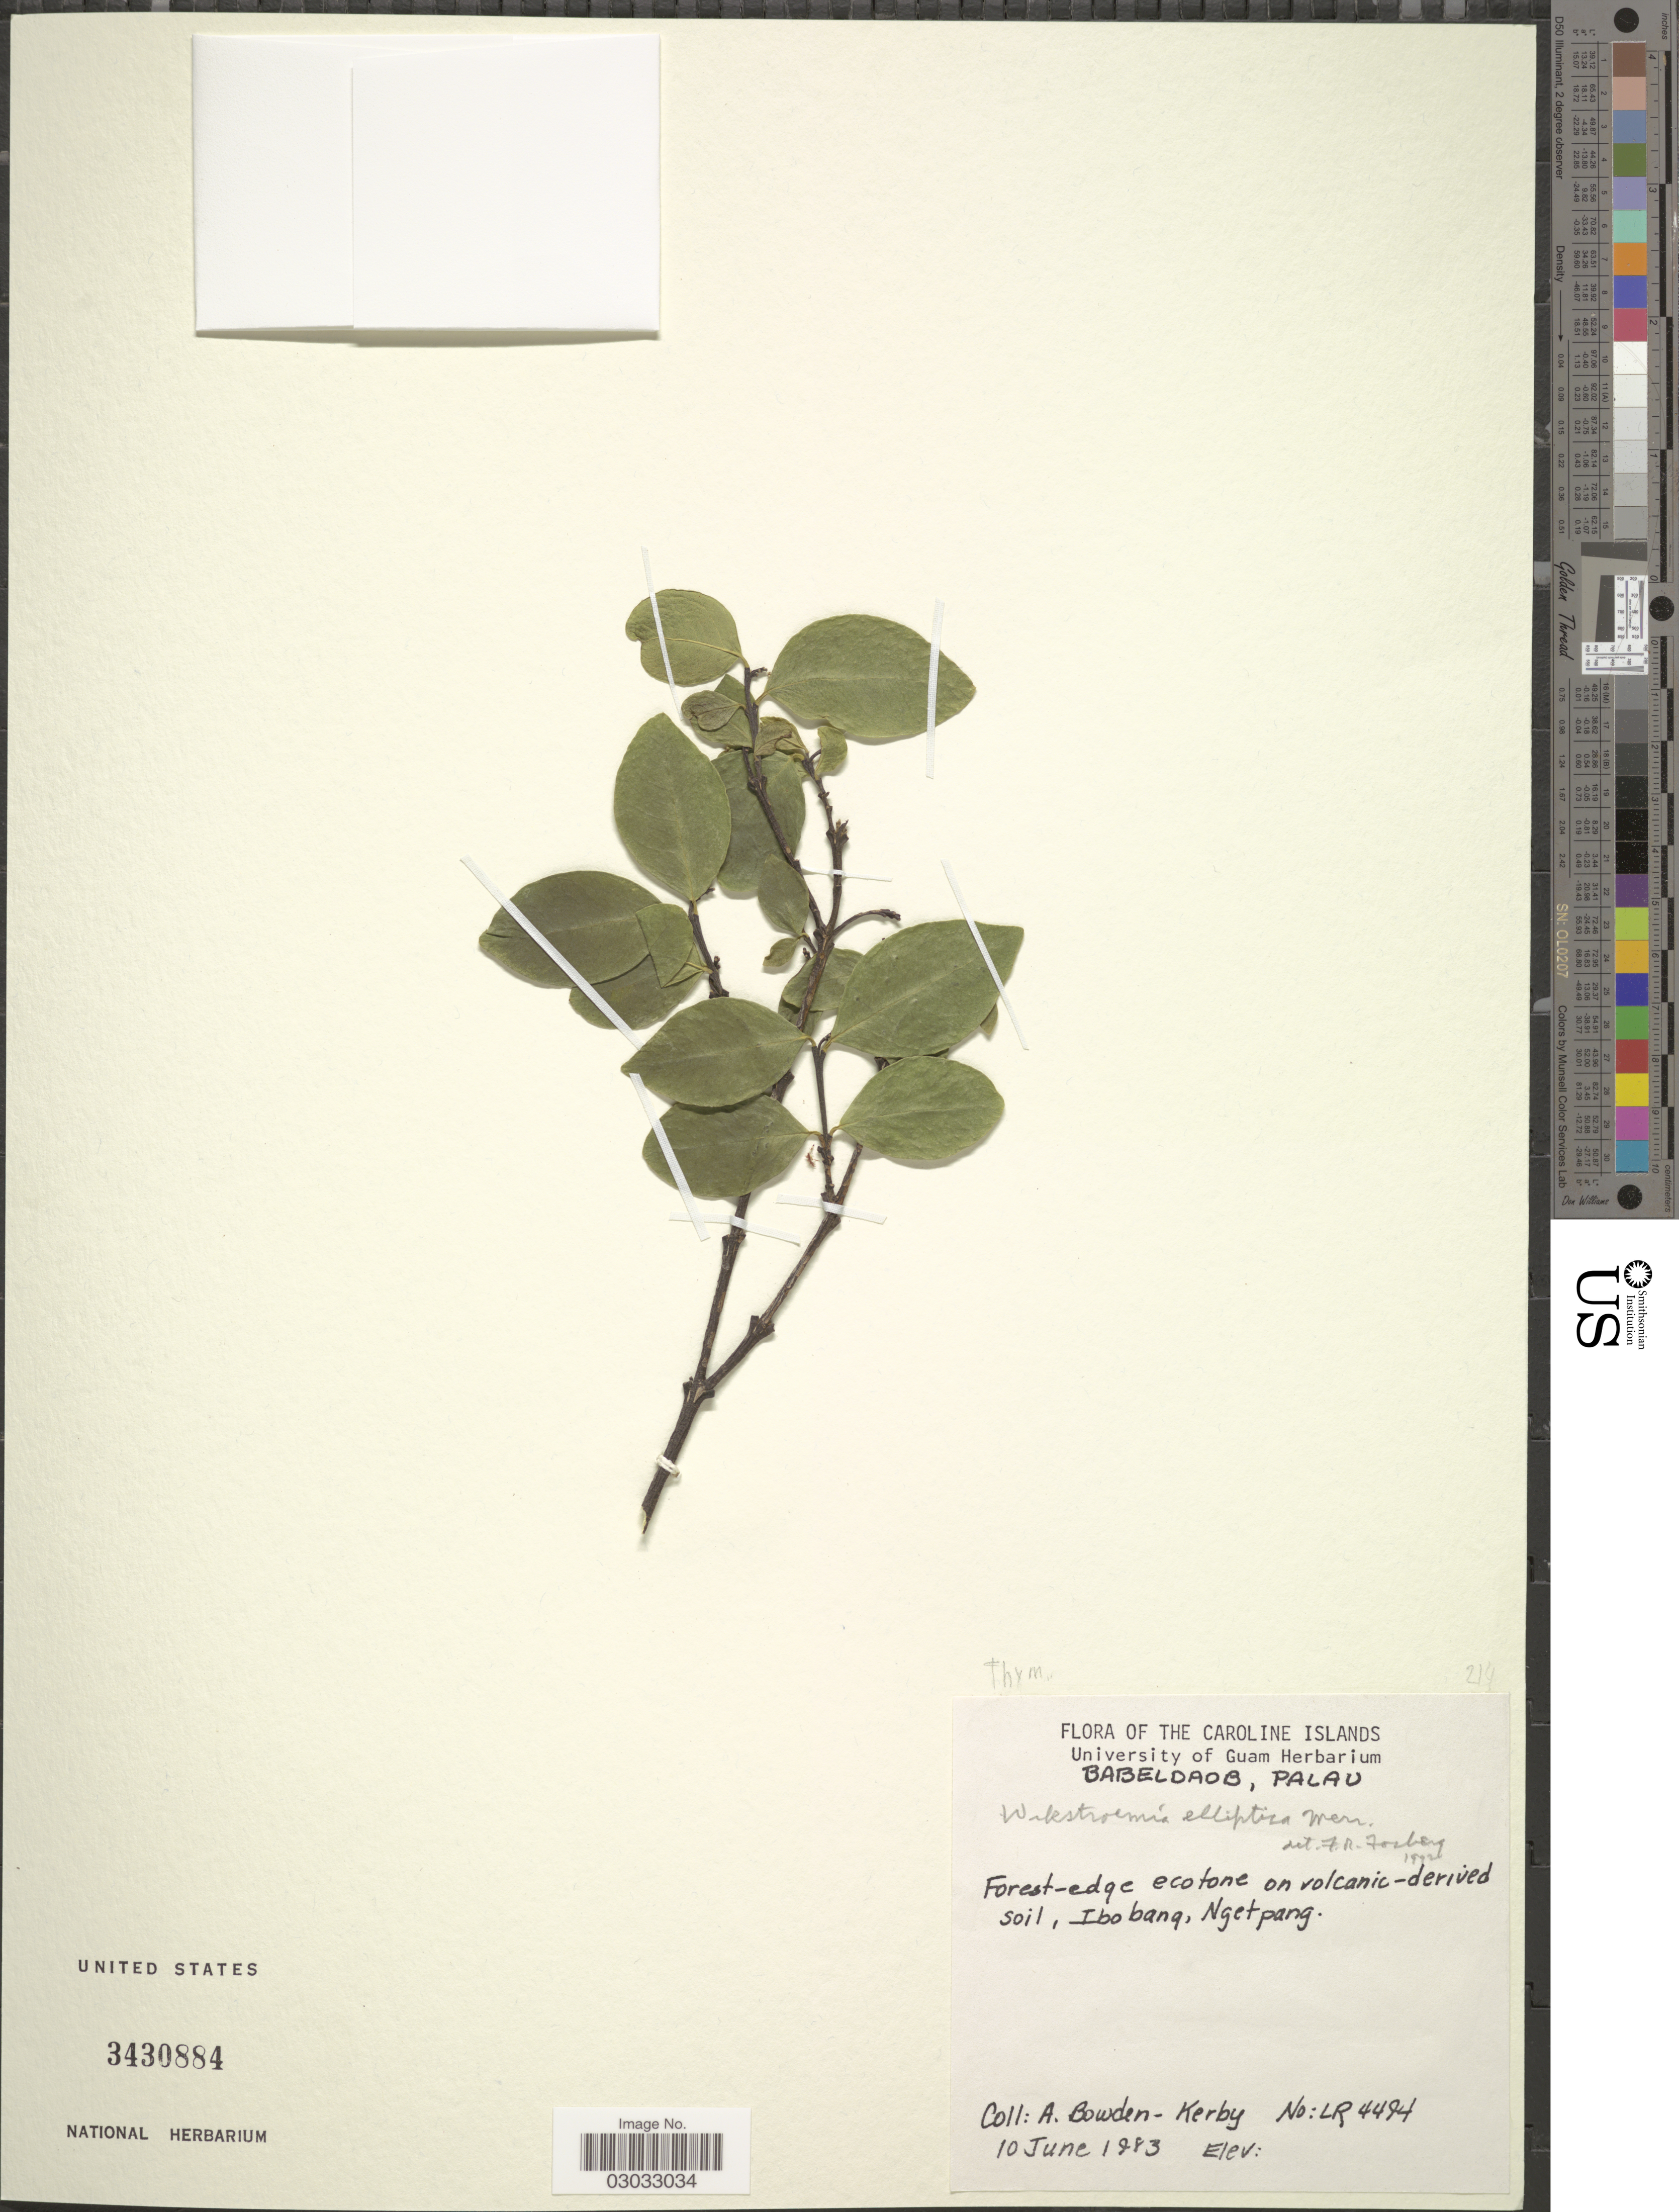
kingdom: Plantae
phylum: Tracheophyta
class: Magnoliopsida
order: Malvales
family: Thymelaeaceae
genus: Wikstroemia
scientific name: Wikstroemia elliptica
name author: Merr.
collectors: A. Bowden-Kerby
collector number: LR4494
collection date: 1983-06-10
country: Palau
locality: The Caroline Islands, Babeloaob, Palau, Ibo bang, Ngetpang.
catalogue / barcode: US 3430884